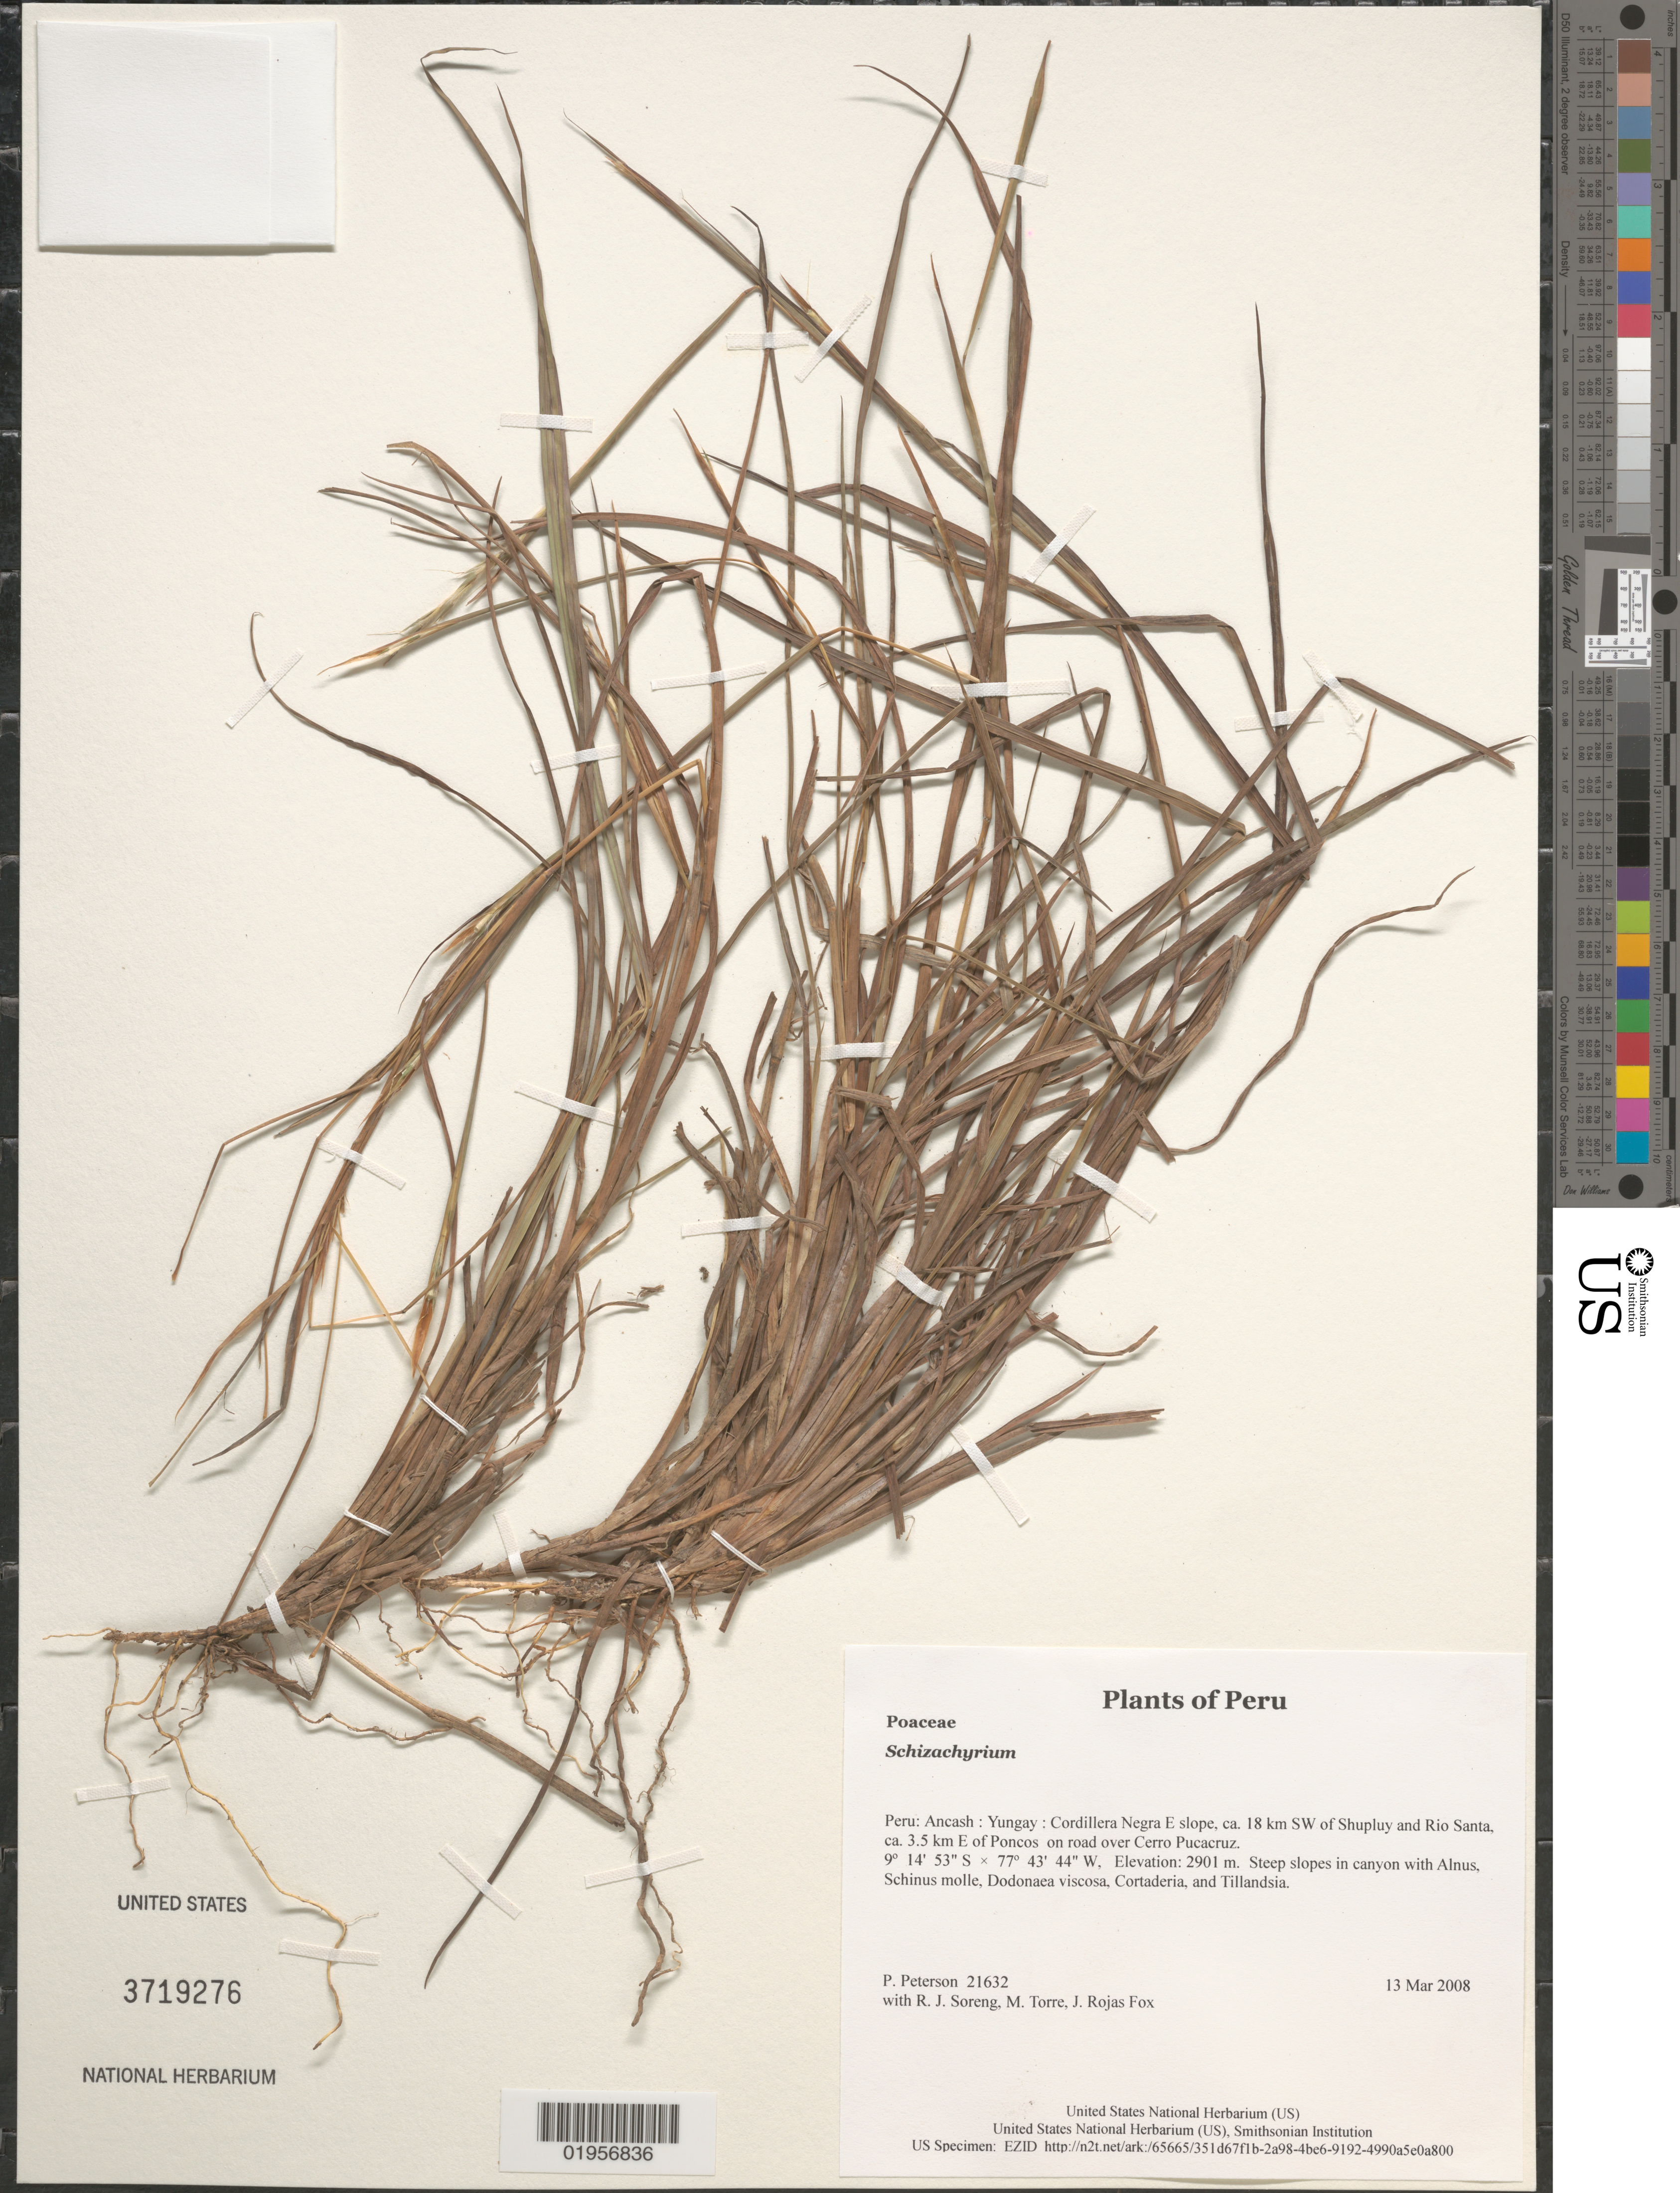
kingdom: Plantae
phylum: Tracheophyta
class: Liliopsida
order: Poales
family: Poaceae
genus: Schizachyrium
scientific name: Schizachyrium sp.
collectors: P. M. Peterson, R. J. Soreng, M. Torre & J. Rojas Fox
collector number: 21632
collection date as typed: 13 Mar 2008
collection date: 2008-03-13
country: Peru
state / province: Ancash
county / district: Yungay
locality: Cordillera Negra E slope, ca. 18 km SW of Shupluy and Rio Santa, ca. 3.5 km E of Poncos on road over Cerro Pucacruz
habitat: Steep slopes in canyon with Alnus, Schinus molle, Dodonaea viscosa, Cortaderia, and Tillandsia.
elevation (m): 2901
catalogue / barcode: US 3719276